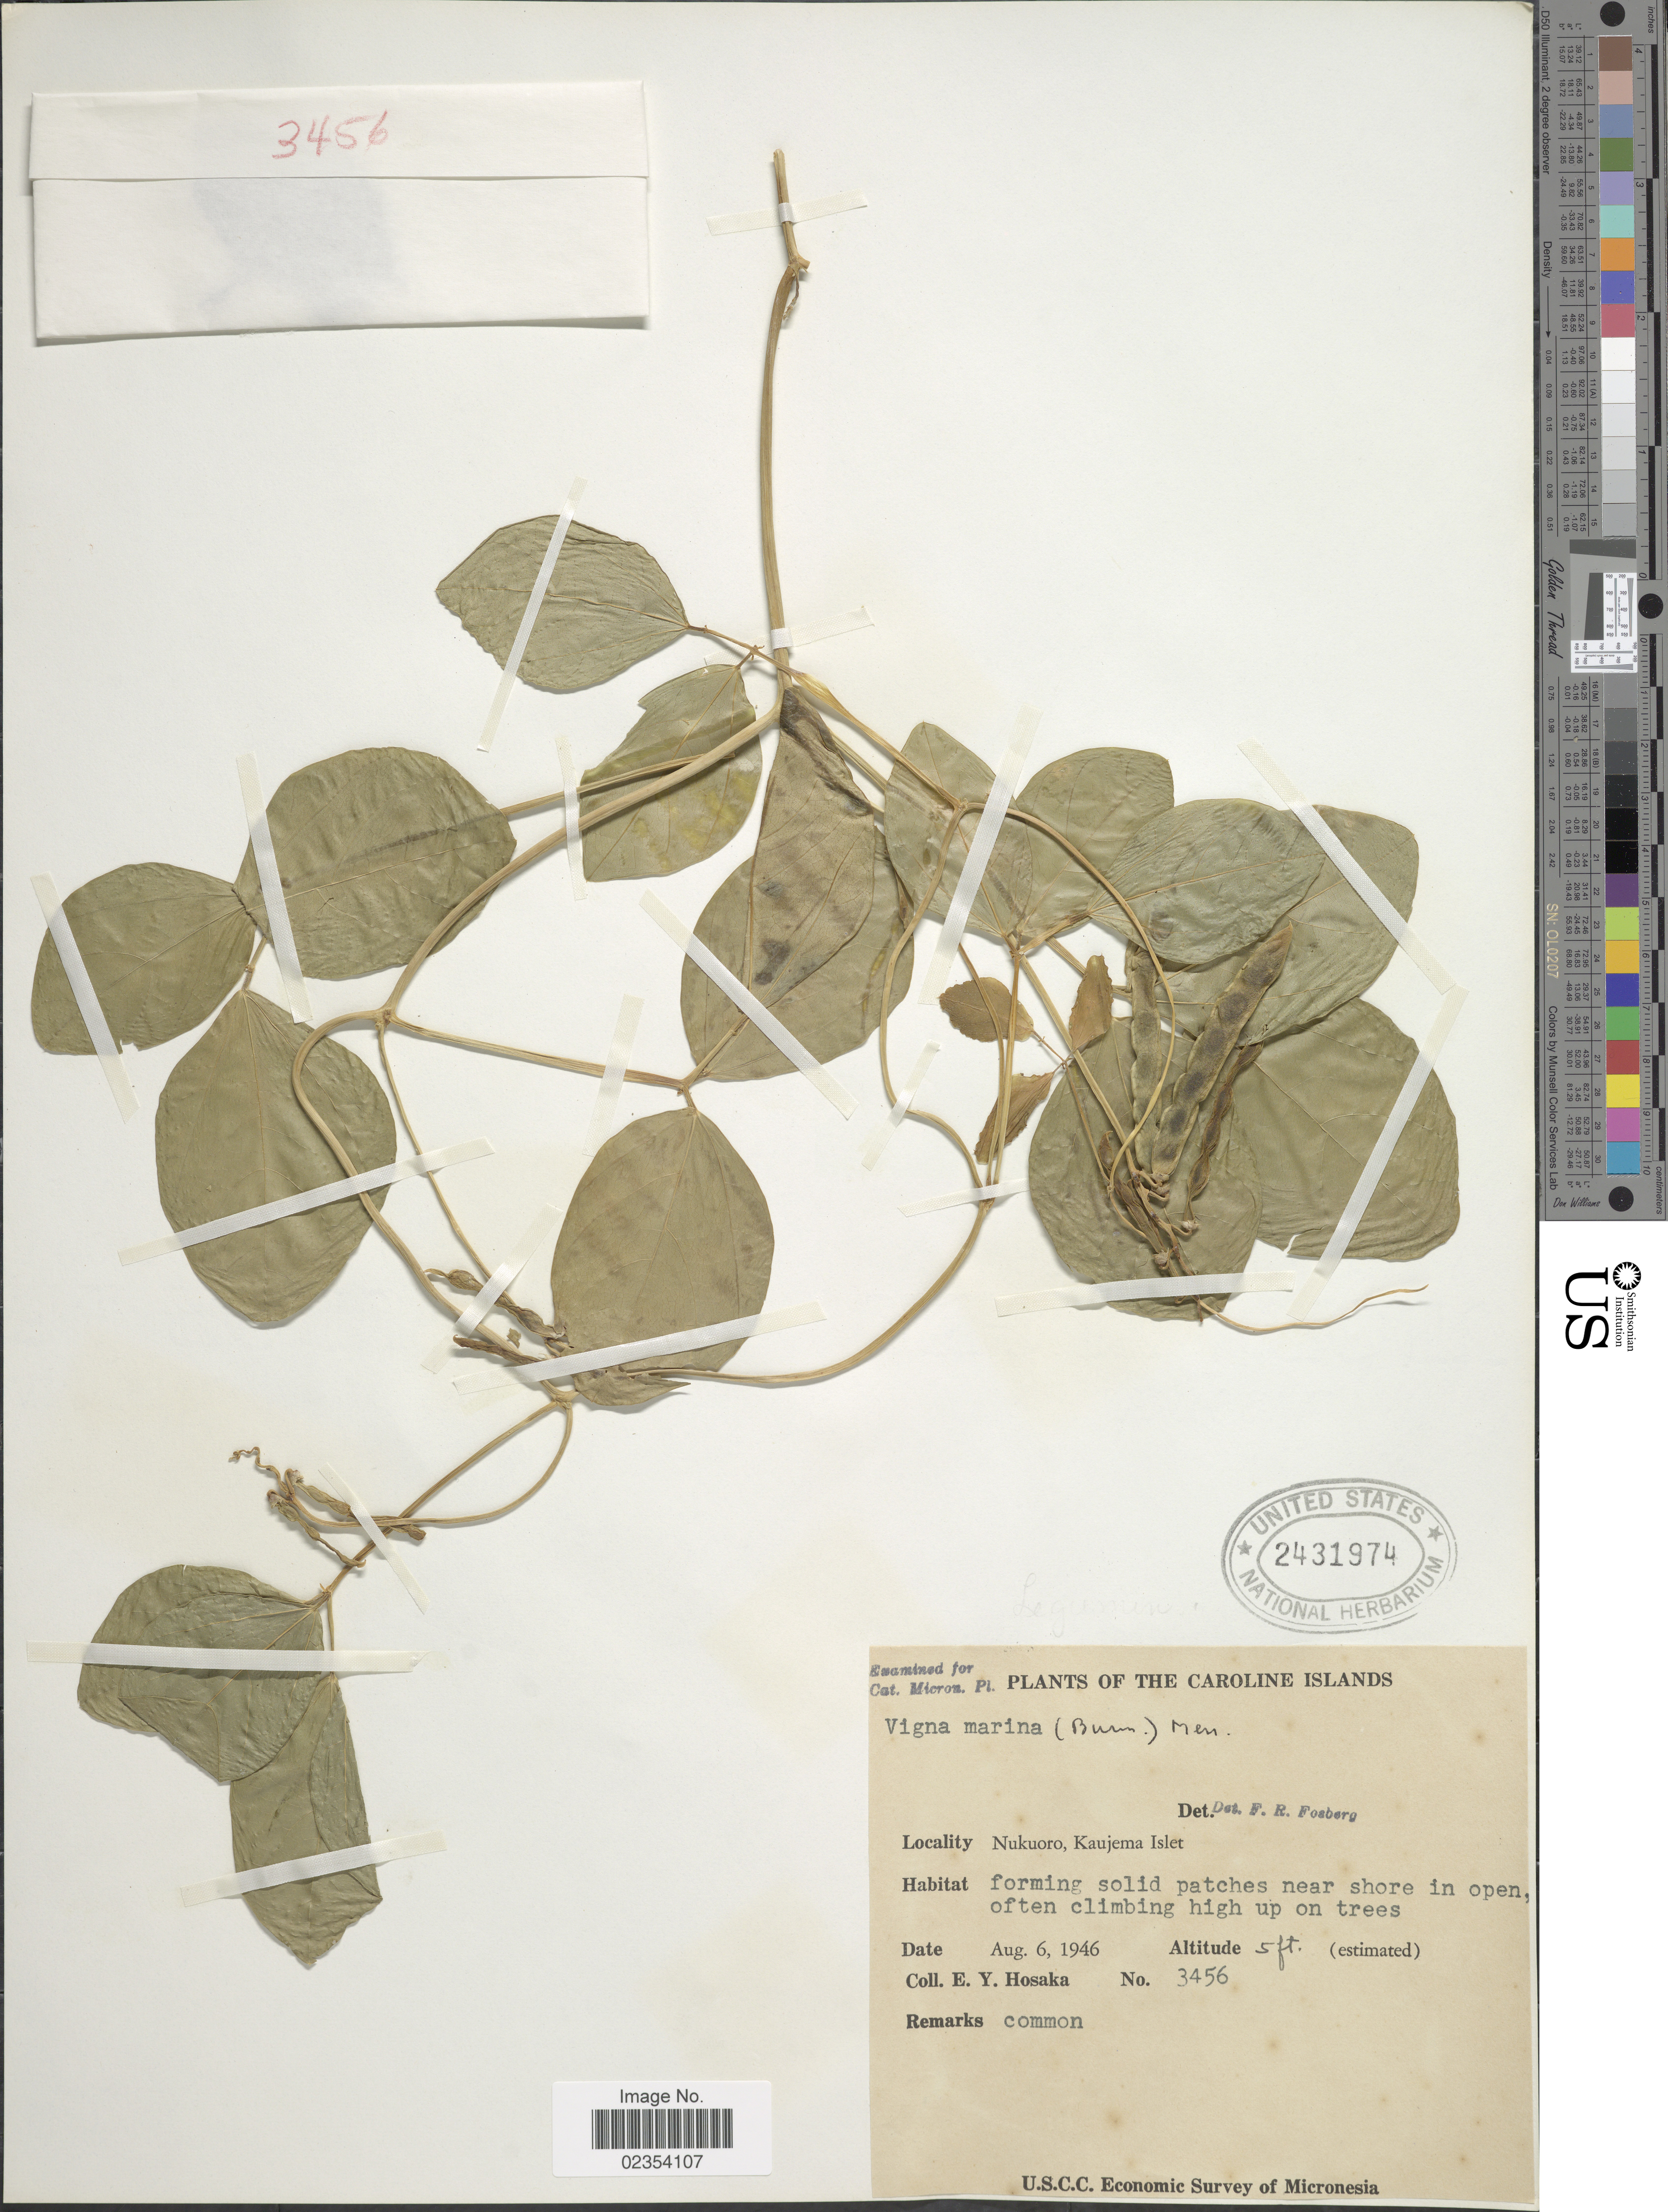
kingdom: Plantae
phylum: Tracheophyta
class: Magnoliopsida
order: Fabales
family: Fabaceae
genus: Vigna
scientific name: Vigna marina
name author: (Burm.) Merr.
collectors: E. Y. Hosaka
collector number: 3456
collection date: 1946-08-06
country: Micronesia, Federated States of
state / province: Pohnpei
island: Nukuoro Atoll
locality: Caroline Islands. Nukuoro, Kaujema Islet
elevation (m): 2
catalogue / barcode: US 2431974